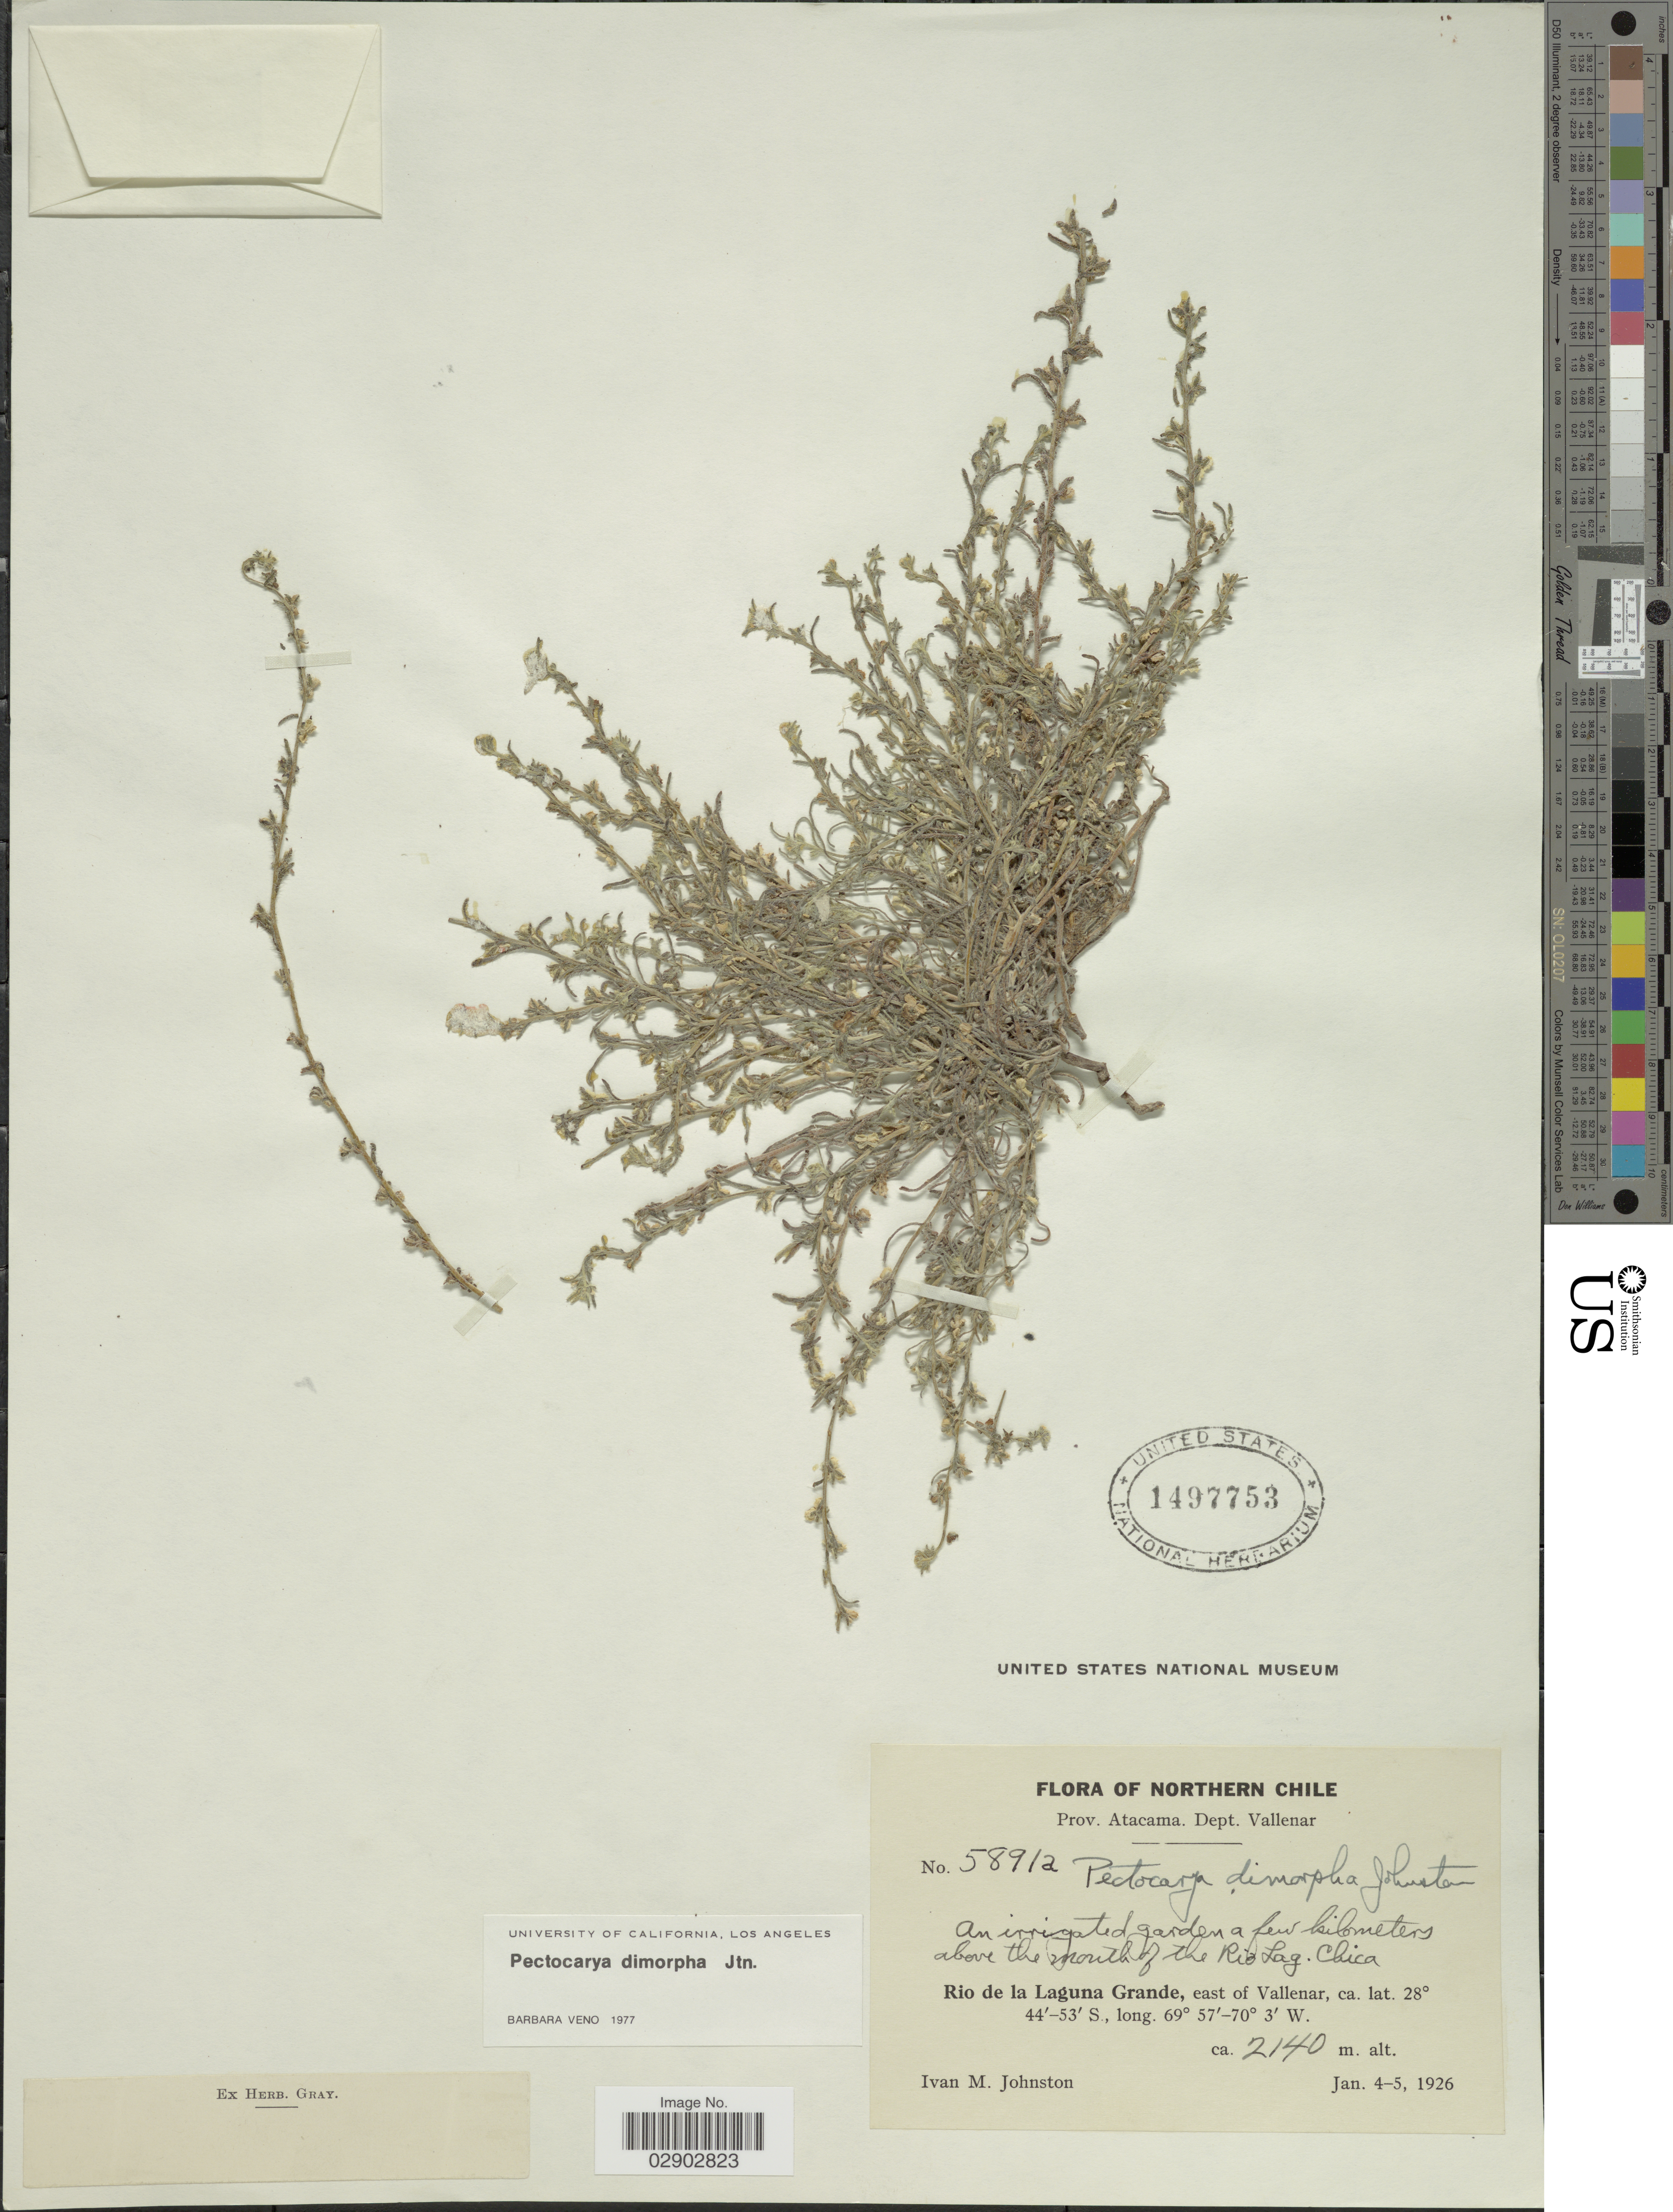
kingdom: Plantae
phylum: Tracheophyta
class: Magnoliopsida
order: Boraginales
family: Boraginaceae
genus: Pectocarya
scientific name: Pectocarya dimorpha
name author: I.M. Johnst.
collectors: I.M. Johnston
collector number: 5891a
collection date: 1926-01-04/1926-01-05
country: Chile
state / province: Atacama (III)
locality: Dept. Vallenar. Northern Chile. An irrigated garden a few kilometers above the mouth of the Rio Lag. Chica. Rio de la Laguna Grande, east of Vallenar.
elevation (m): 2140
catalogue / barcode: US 1497753